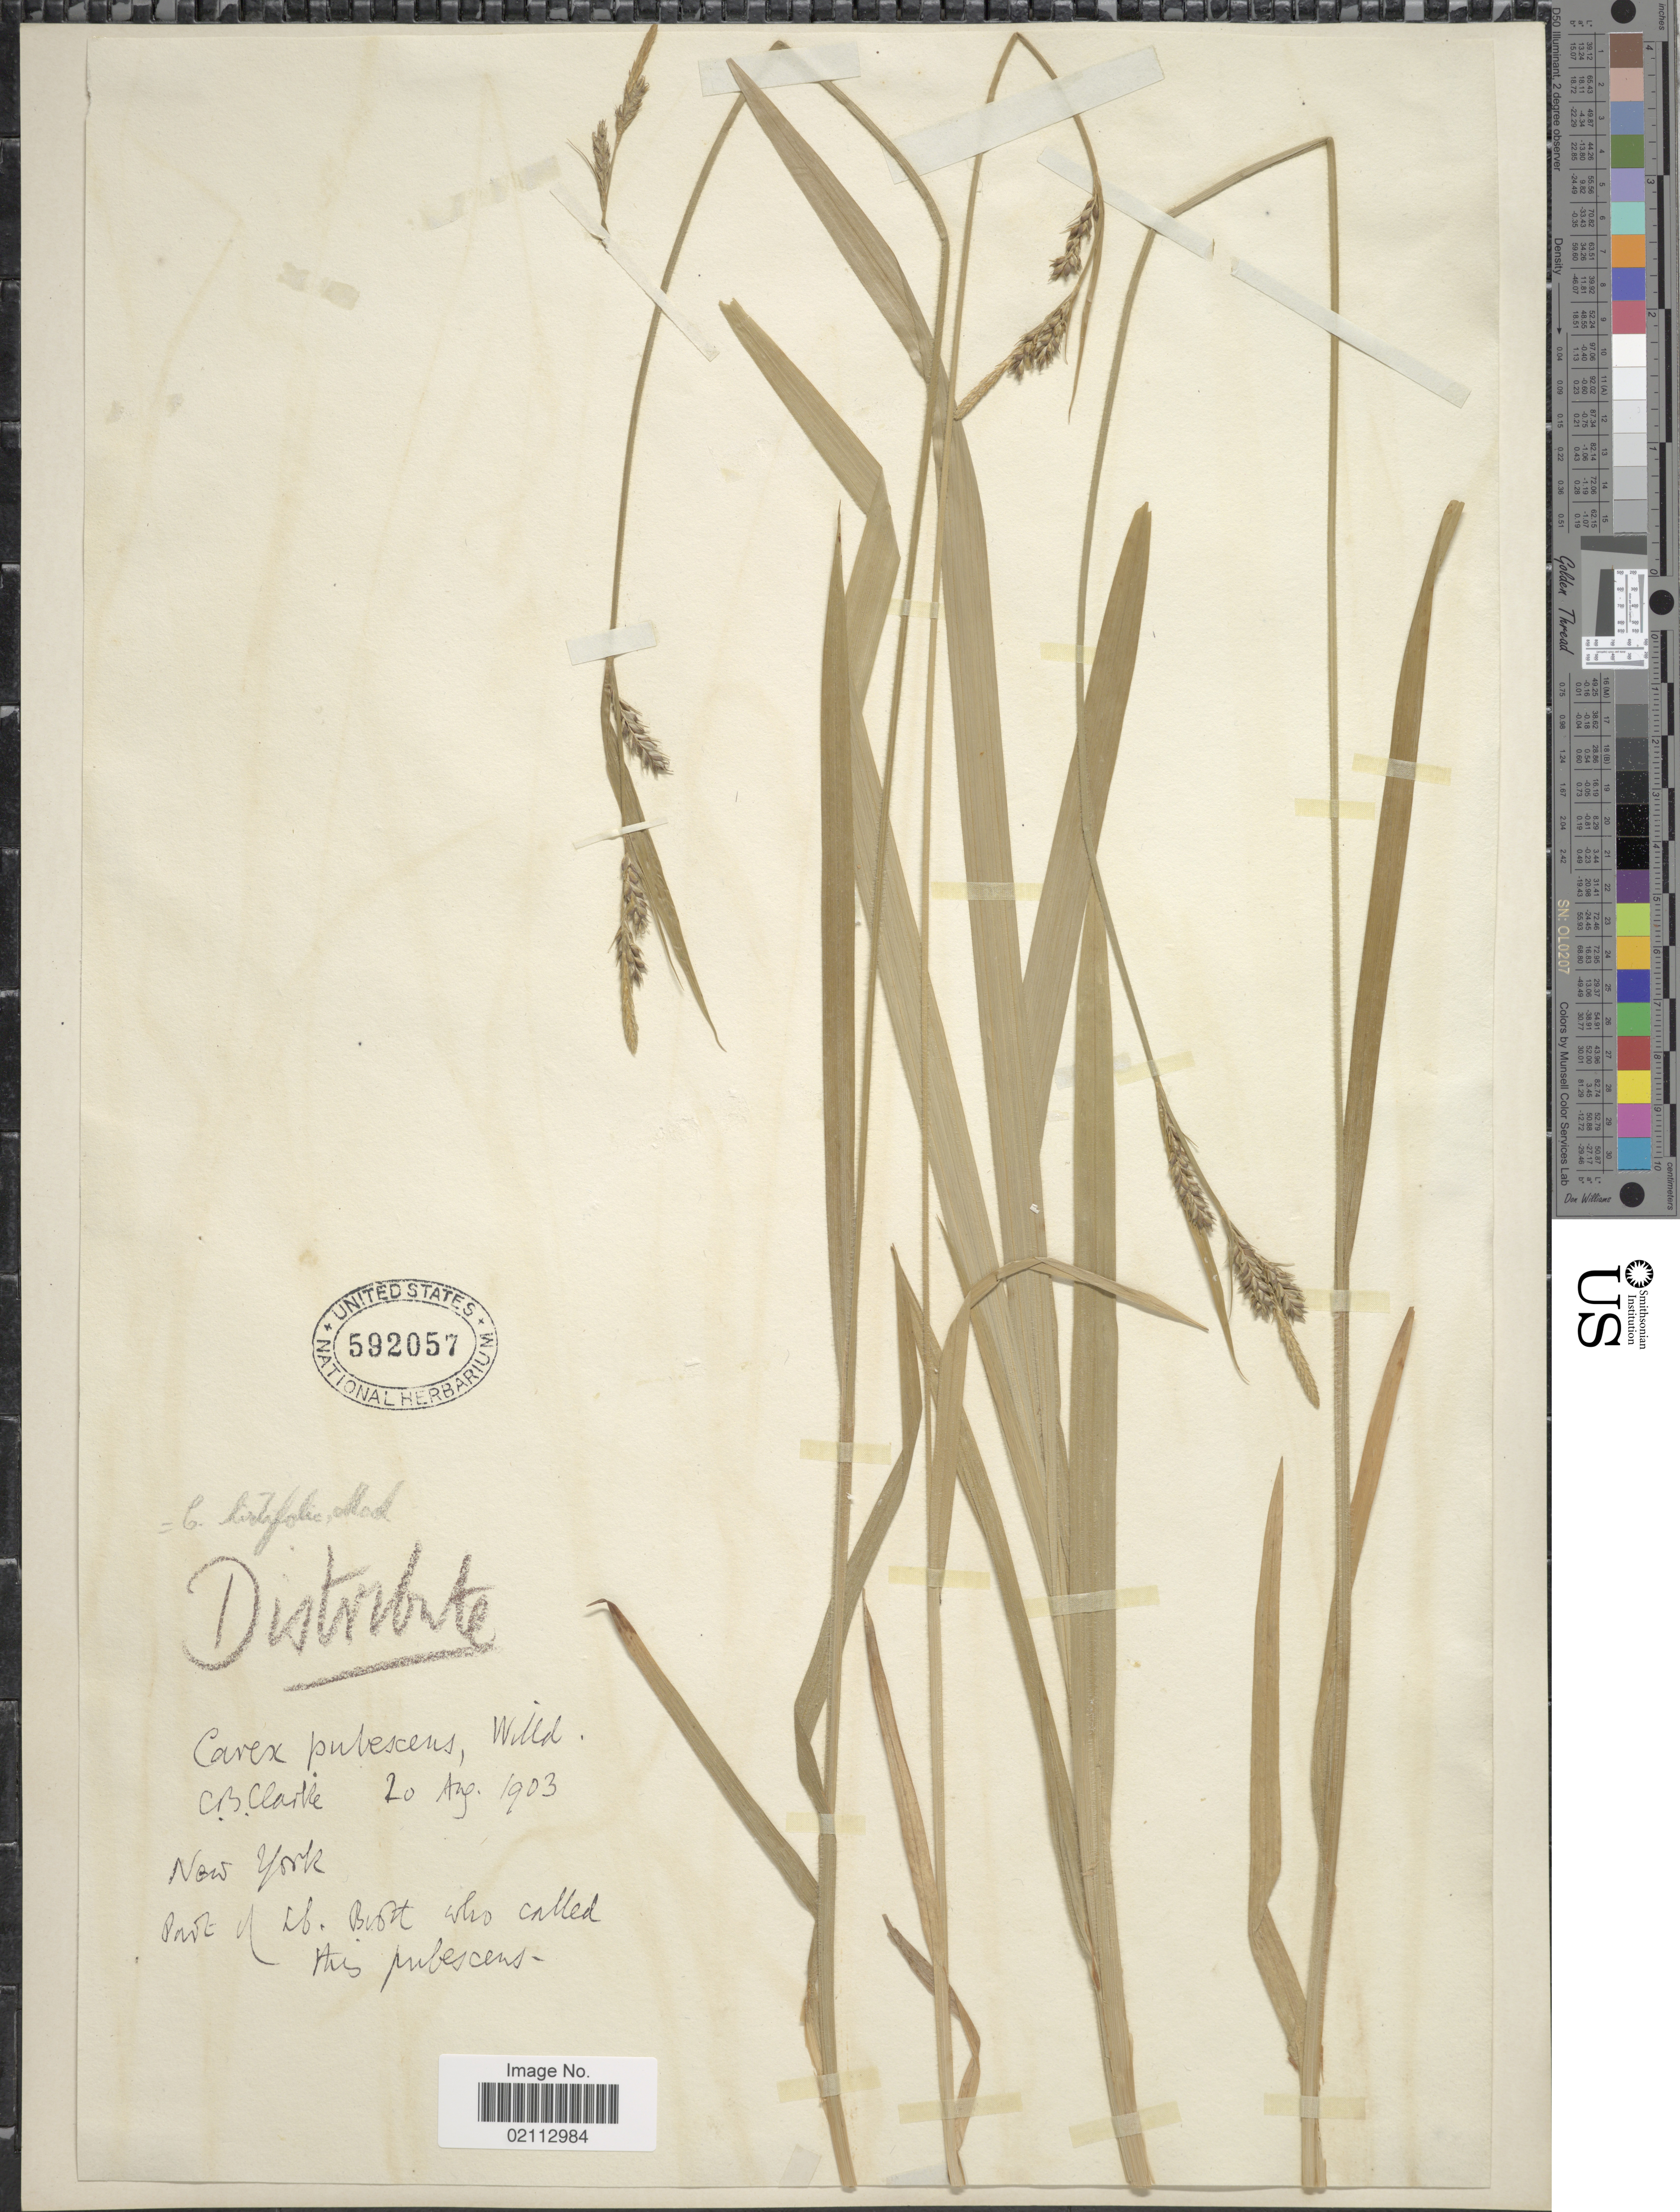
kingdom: Plantae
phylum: Tracheophyta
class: Liliopsida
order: Poales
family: Cyperaceae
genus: Carex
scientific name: Carex hirtifolia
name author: Mack.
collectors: Herb. Boott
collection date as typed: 20 Aug 1903 is date of determination by C.B. Clarke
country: United States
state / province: New York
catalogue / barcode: US 592057